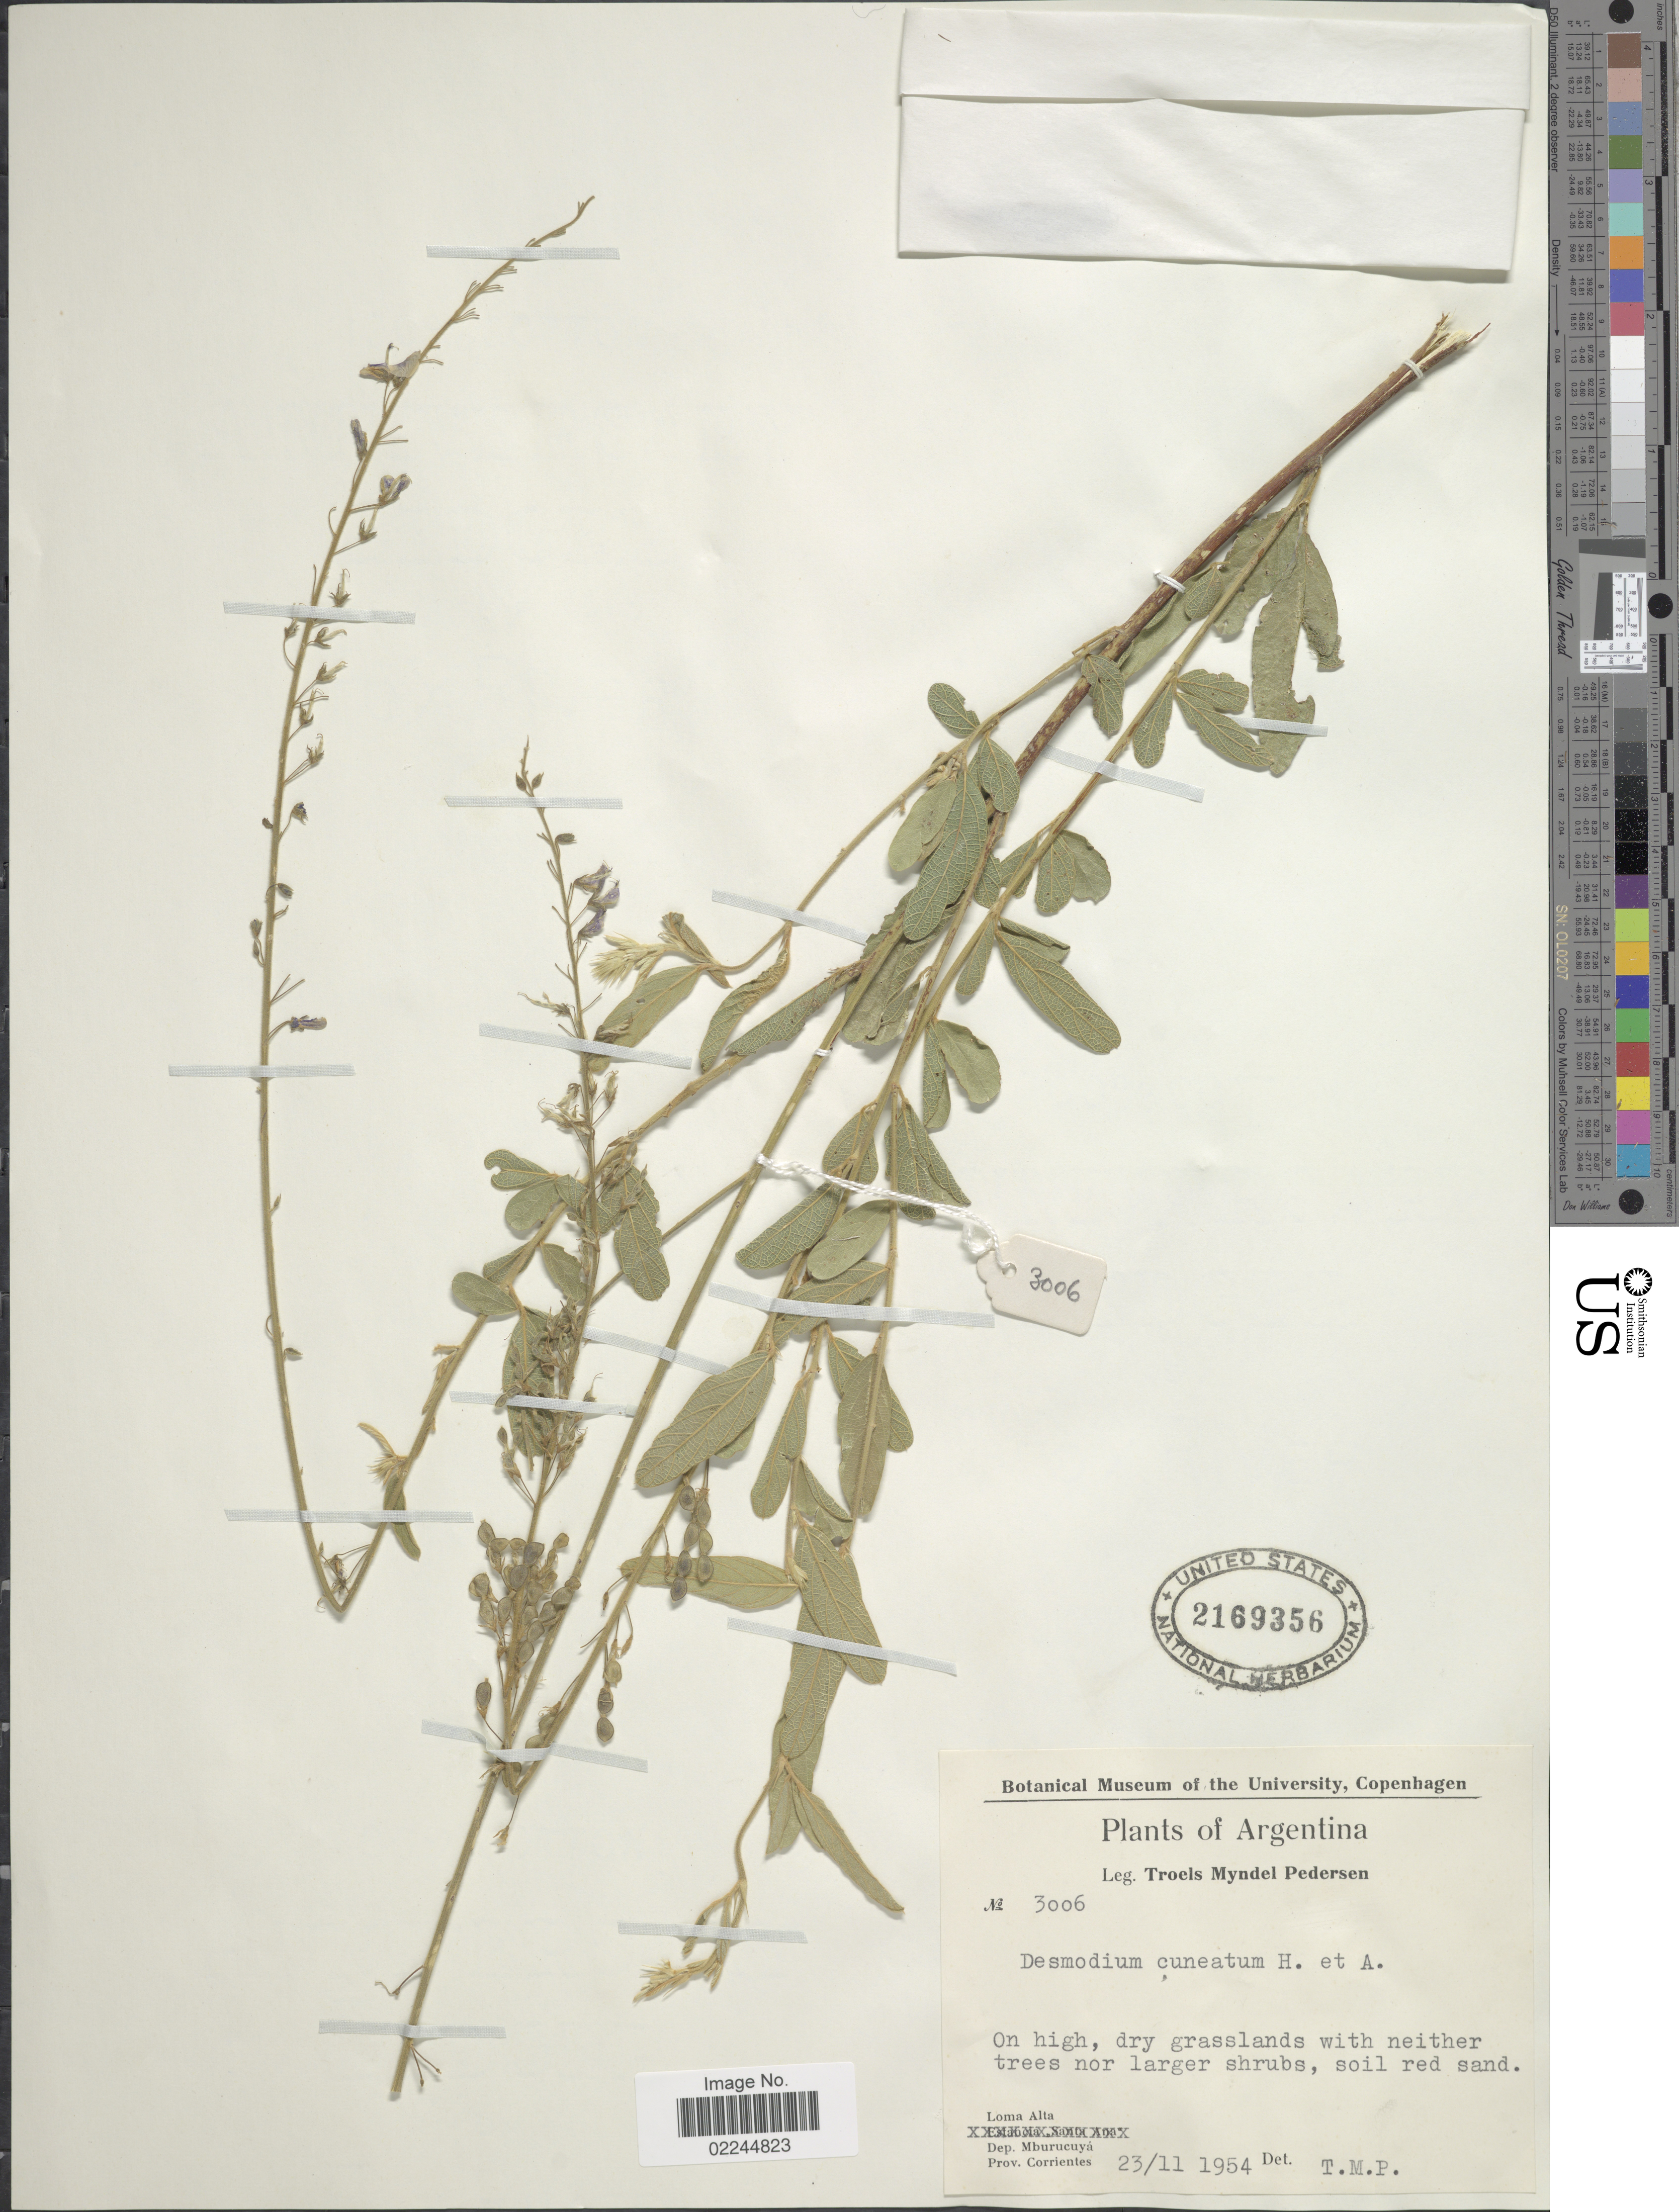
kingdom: Plantae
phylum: Tracheophyta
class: Magnoliopsida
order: Fabales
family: Fabaceae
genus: Desmodium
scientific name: Desmodium cuneatum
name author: Hook. & Arn.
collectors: T. Pederson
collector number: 3006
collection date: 1954-11-23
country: Argentina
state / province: Corrientes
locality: Loma Alta, Dep. Mburucuya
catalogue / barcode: US 2169356